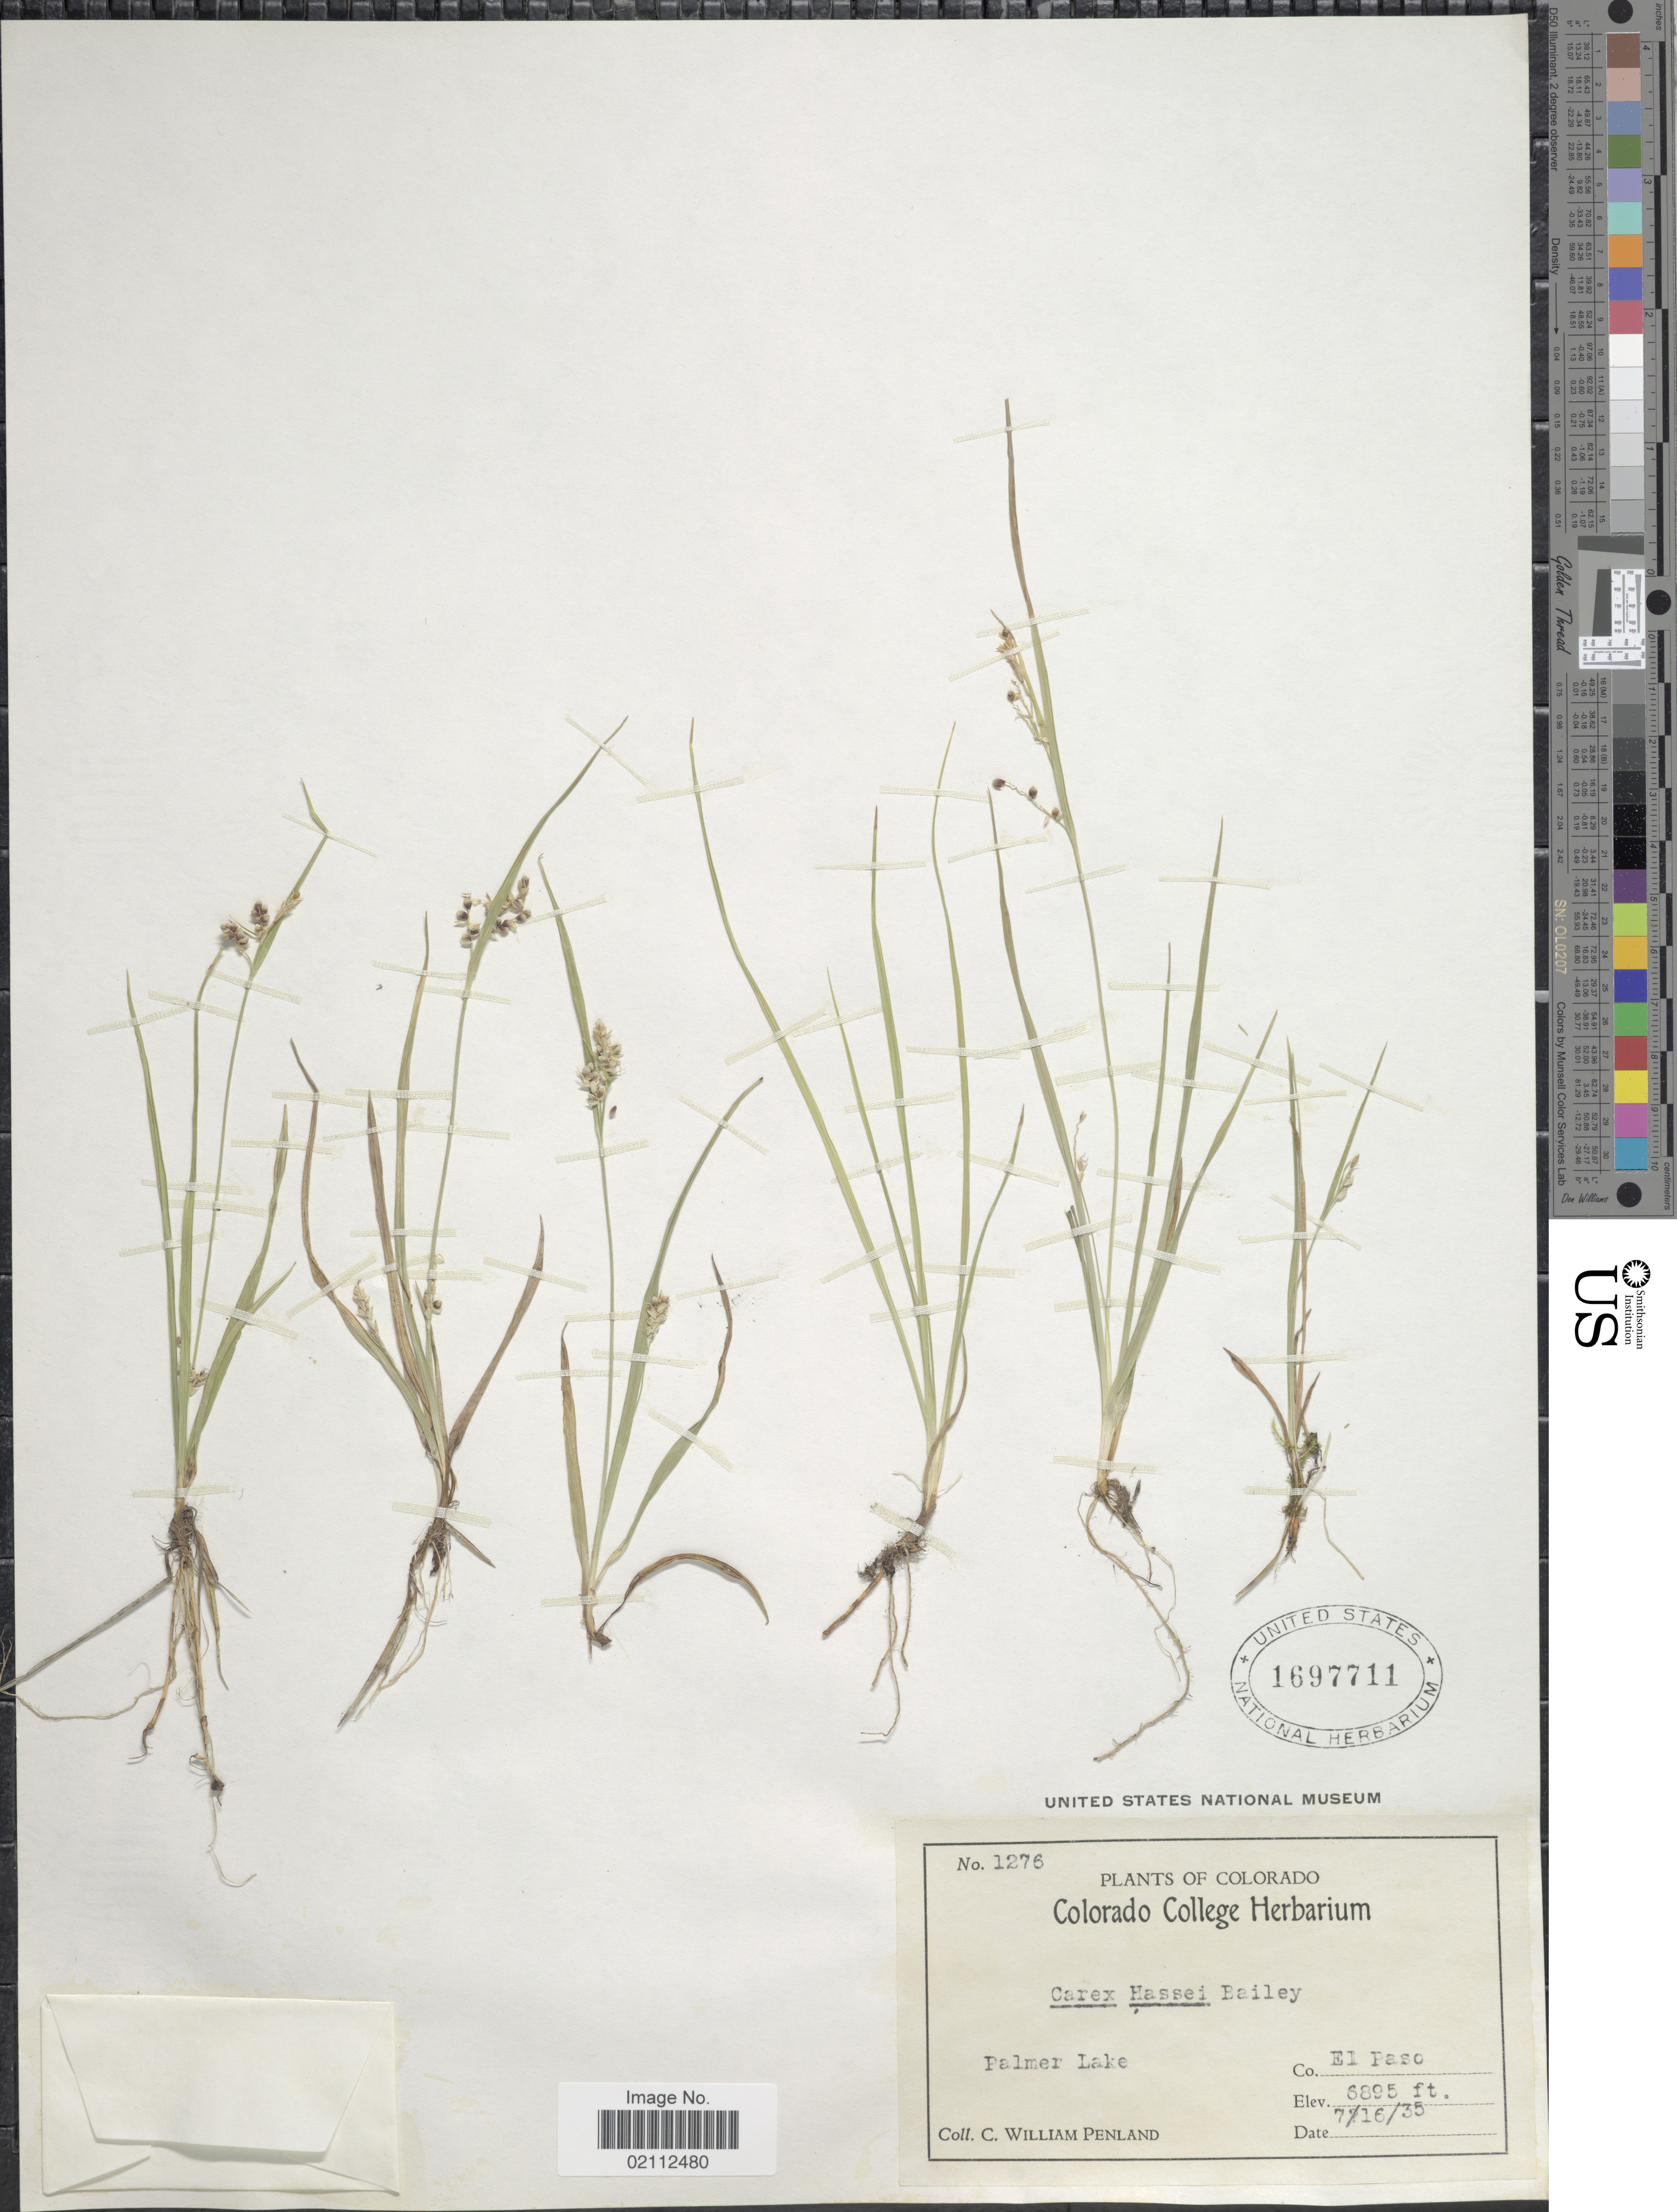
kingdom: Plantae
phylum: Tracheophyta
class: Liliopsida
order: Poales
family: Cyperaceae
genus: Carex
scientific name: Carex hassei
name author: L.H. Bailey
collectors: C. W. Penland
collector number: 1276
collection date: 1935-07-16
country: United States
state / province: Colorado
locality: Palmer Lake, Co. El Paso.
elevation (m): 2102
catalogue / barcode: US 1697711